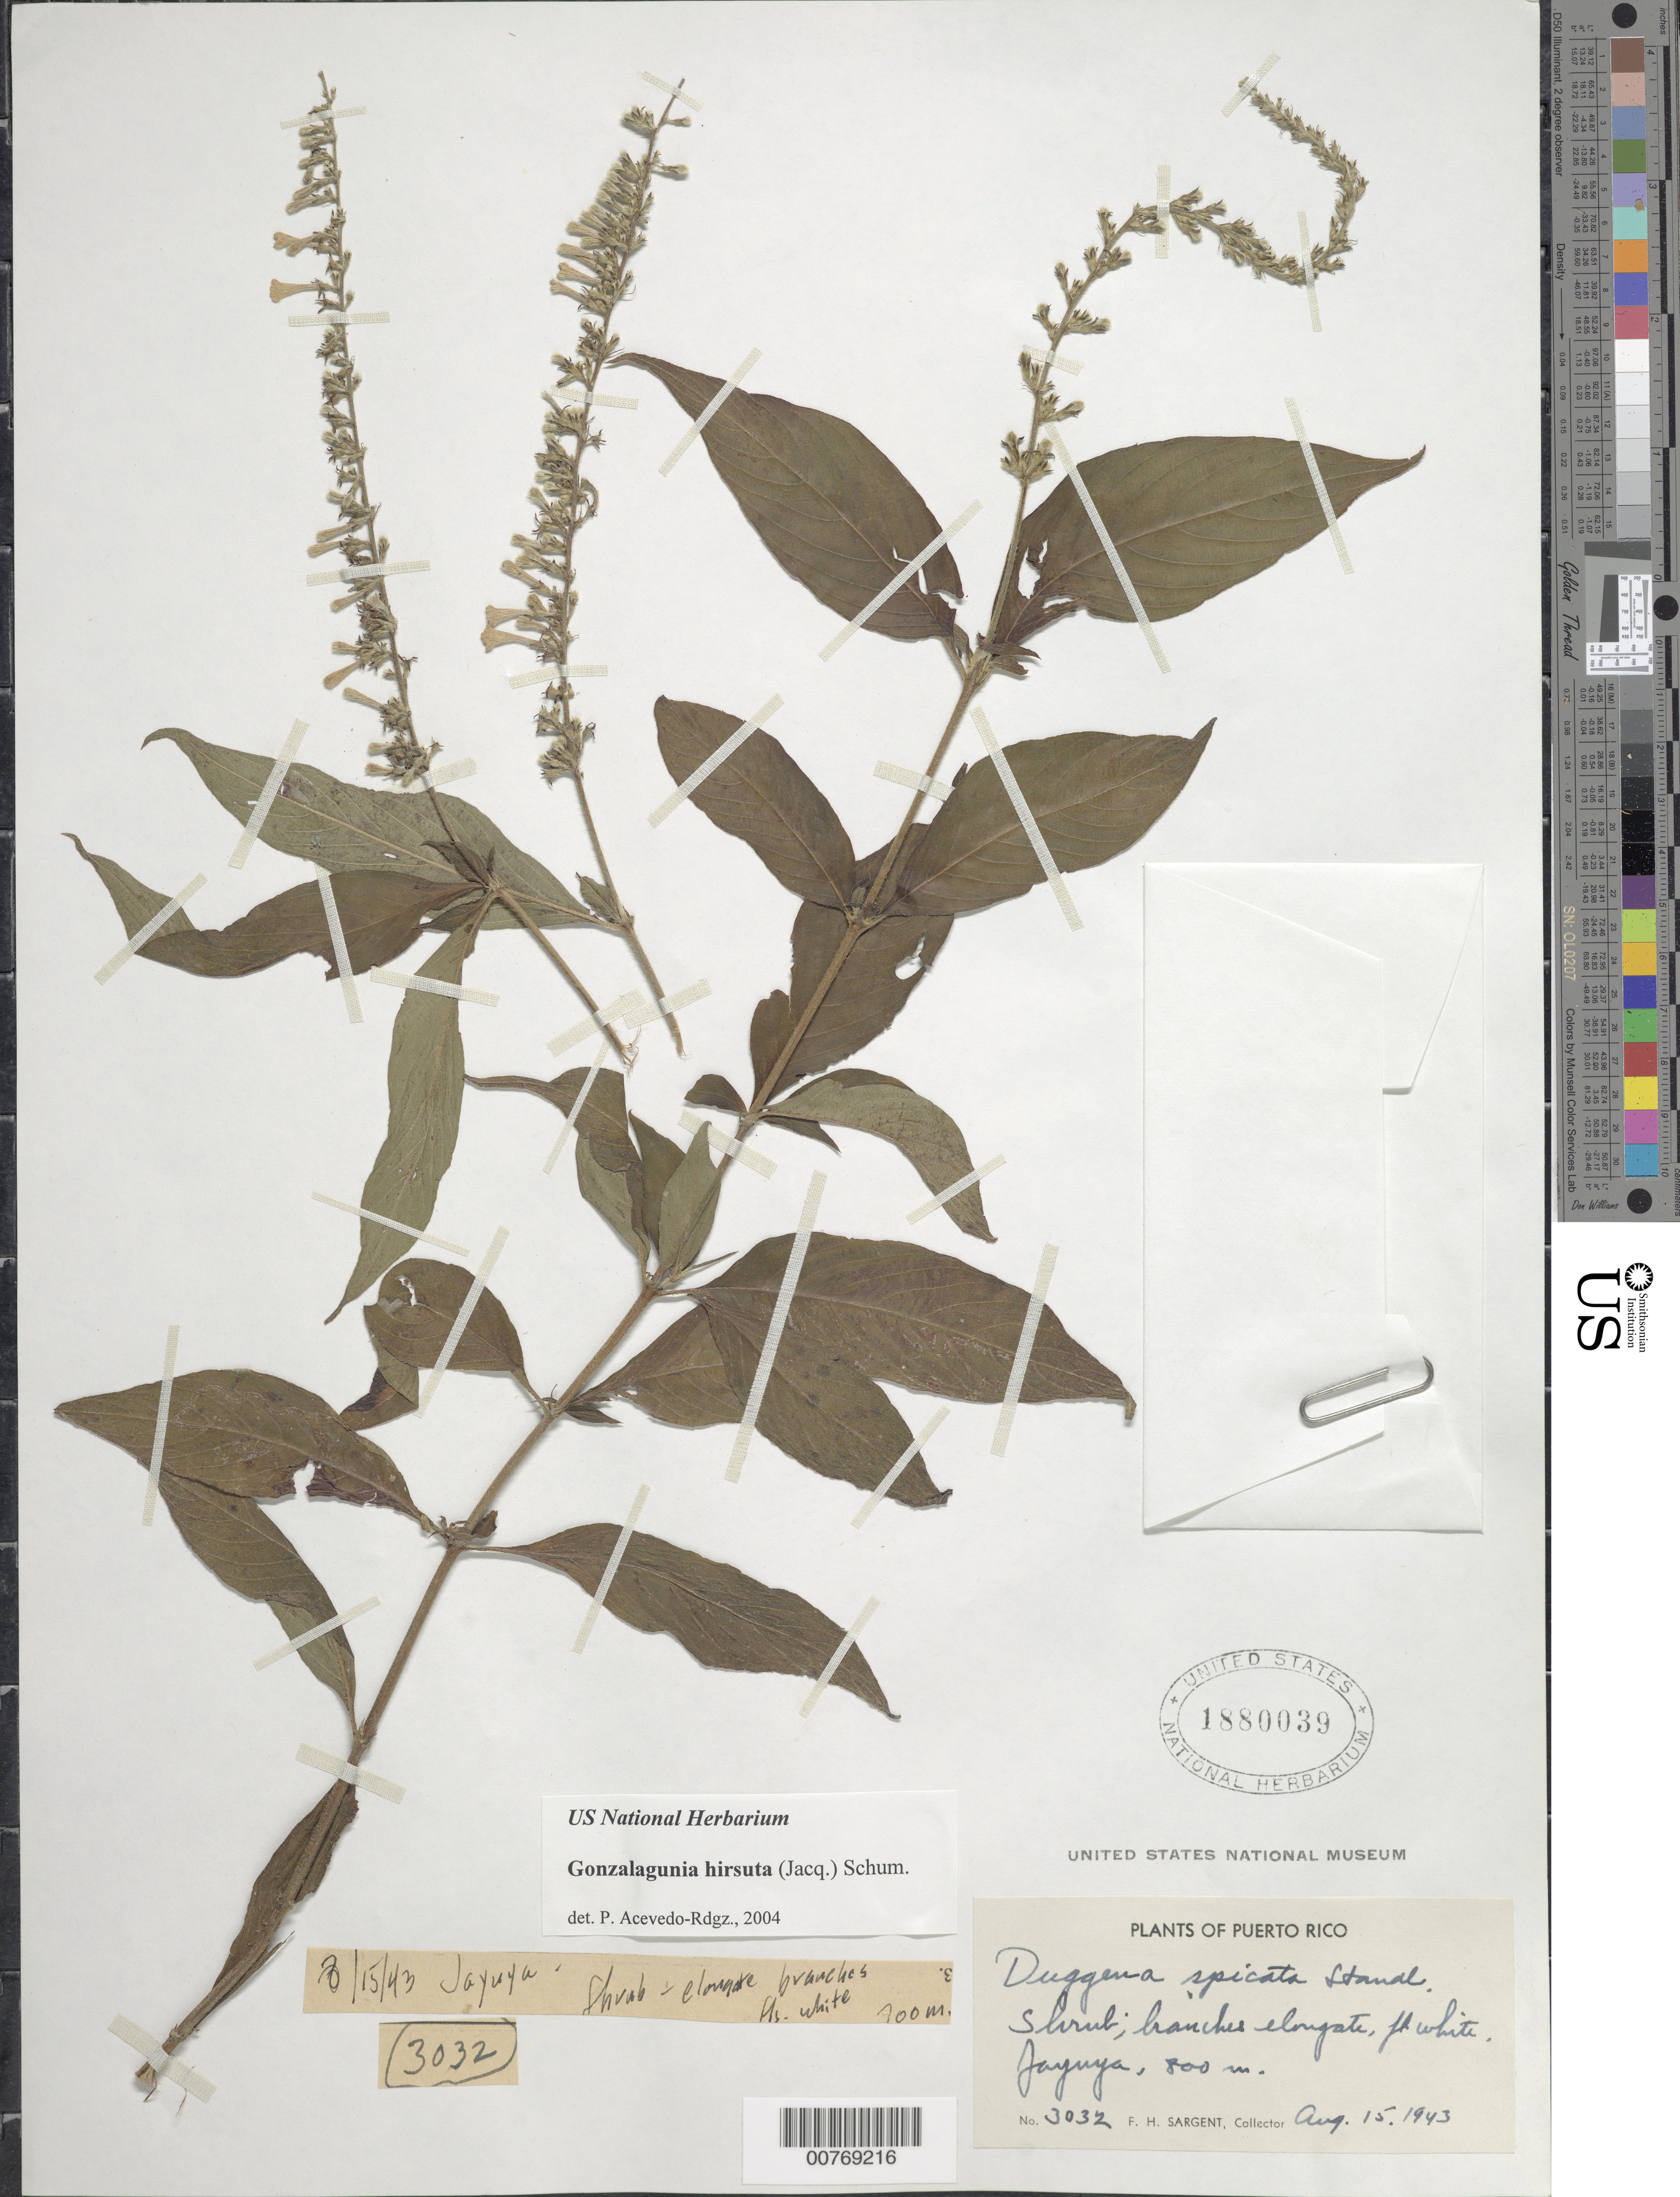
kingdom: Plantae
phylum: Tracheophyta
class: Magnoliopsida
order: Gentianales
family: Rubiaceae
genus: Gonzalagunia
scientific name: Gonzalagunia hirsuta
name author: (Jacq.) K. Schum.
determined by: Acevedo-Rodríguez, P., (BOT), Smithsonian Institution - National Museum of Natural History (UNITED STATES)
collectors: F. H. Sargent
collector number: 3032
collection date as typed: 15 Aug 1943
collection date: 1943-08-15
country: Puerto Rico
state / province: Jayuya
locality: Jayuya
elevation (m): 700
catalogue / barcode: US 1880039